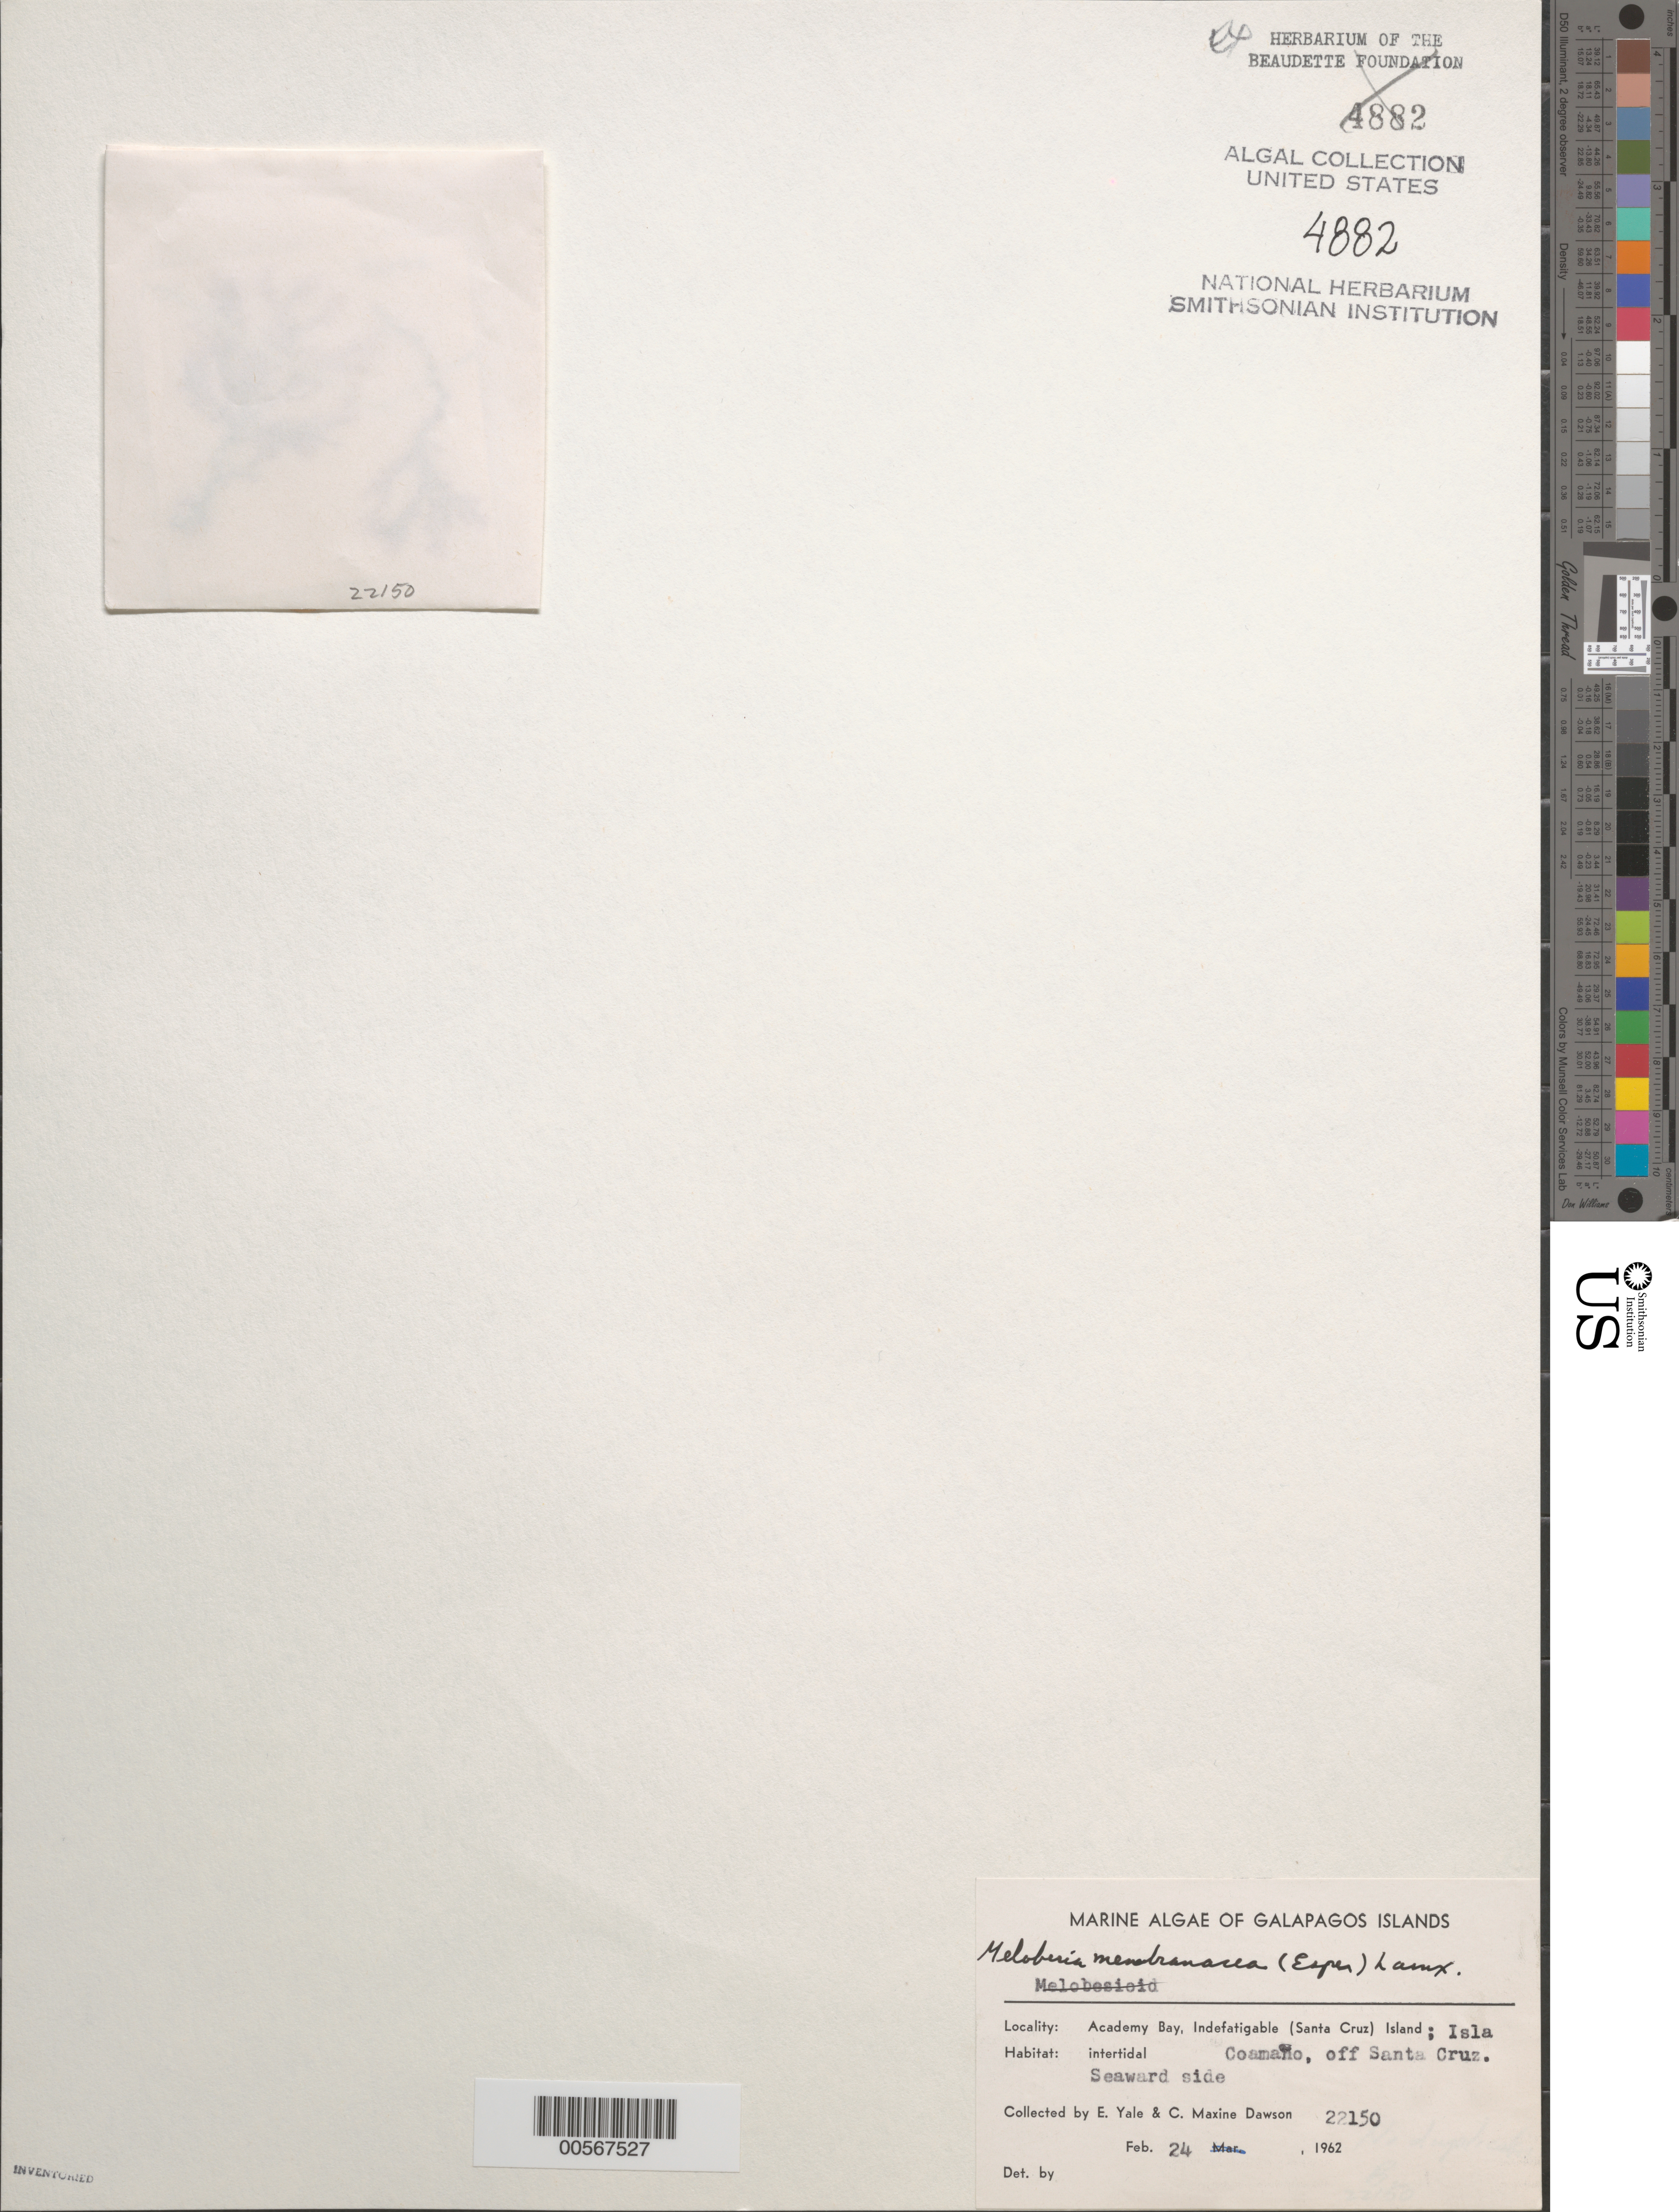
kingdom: Plantae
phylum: Rhodophyta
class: Florideophyceae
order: Corallinales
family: Hapalidiaceae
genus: Melobesia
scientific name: Melobesia membranacea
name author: (Esper) J.V.Lamouroux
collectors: E. Y. Dawson & C. M. Dawson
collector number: EYD 22150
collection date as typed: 24 Feb 1962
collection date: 1962-02-24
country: Ecuador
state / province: Colón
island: Coamano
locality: Off Isla Santa Cruz, Academy Bay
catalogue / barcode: US 4882